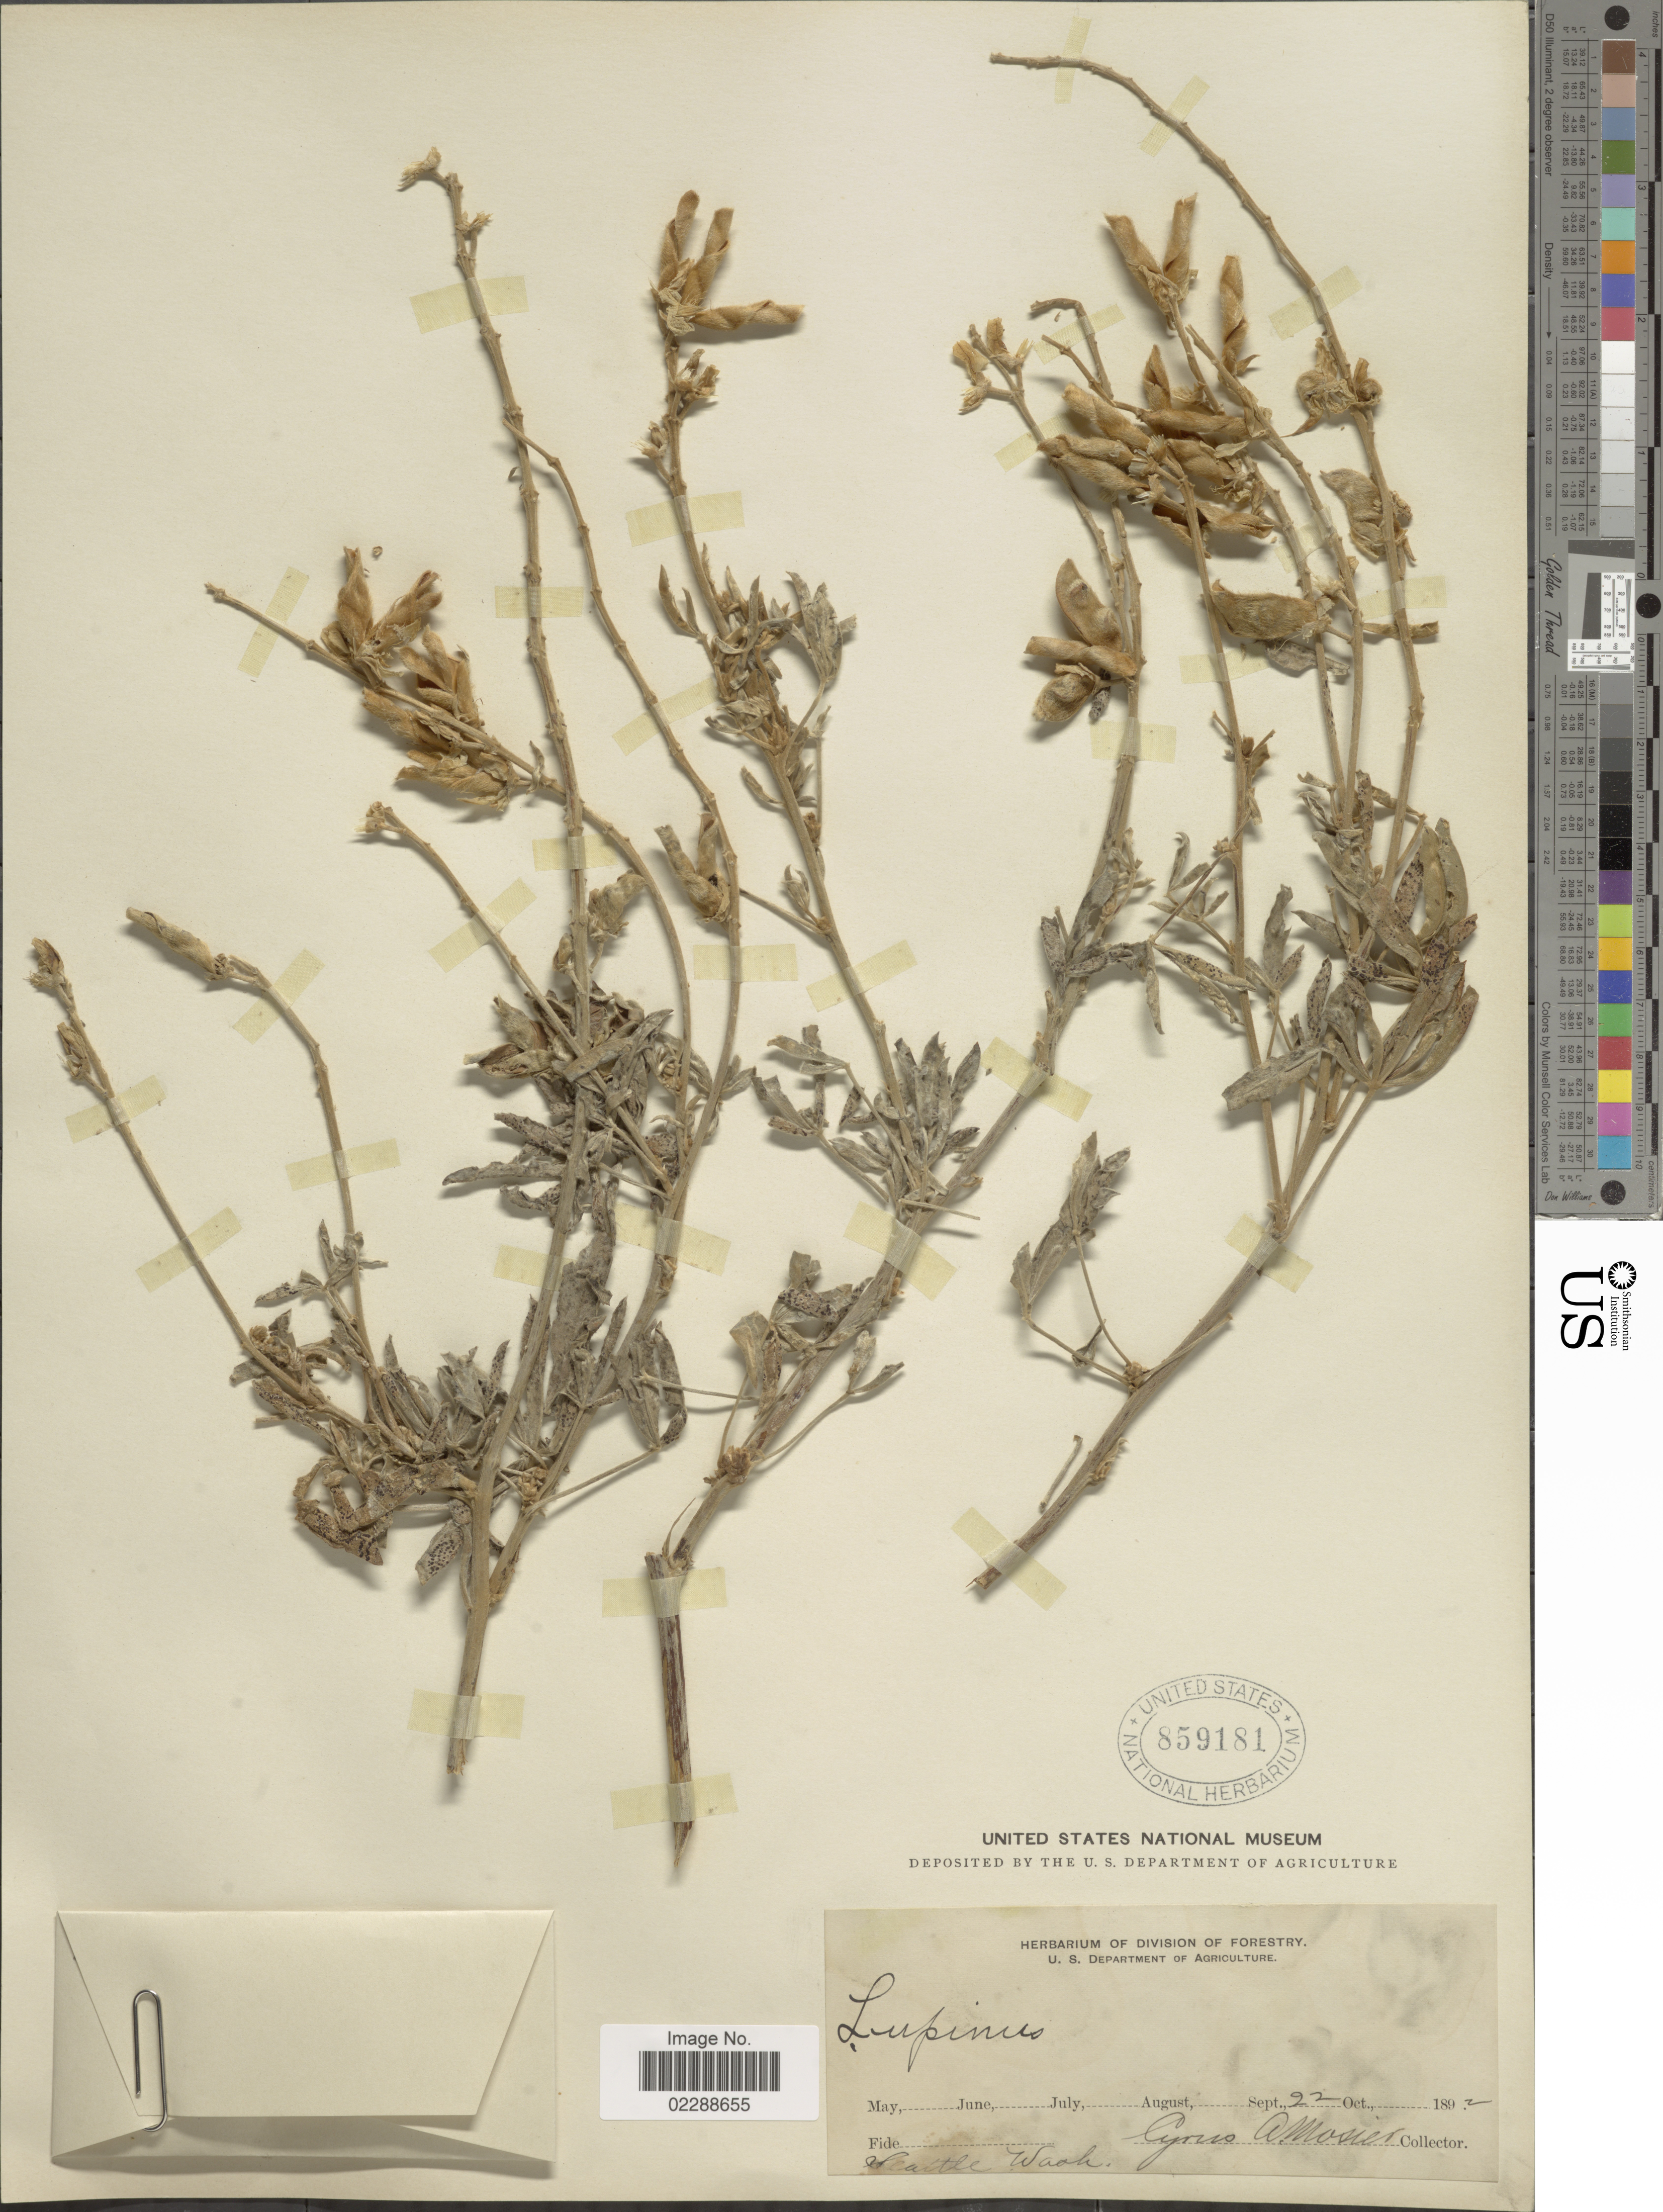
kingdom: Plantae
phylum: Tracheophyta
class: Magnoliopsida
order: Fabales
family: Fabaceae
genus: Lupinus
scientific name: Lupinus sp.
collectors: C. A. Mosier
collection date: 1892-09-22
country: United States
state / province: Washington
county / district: King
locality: Seattle Wash.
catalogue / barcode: US 859181